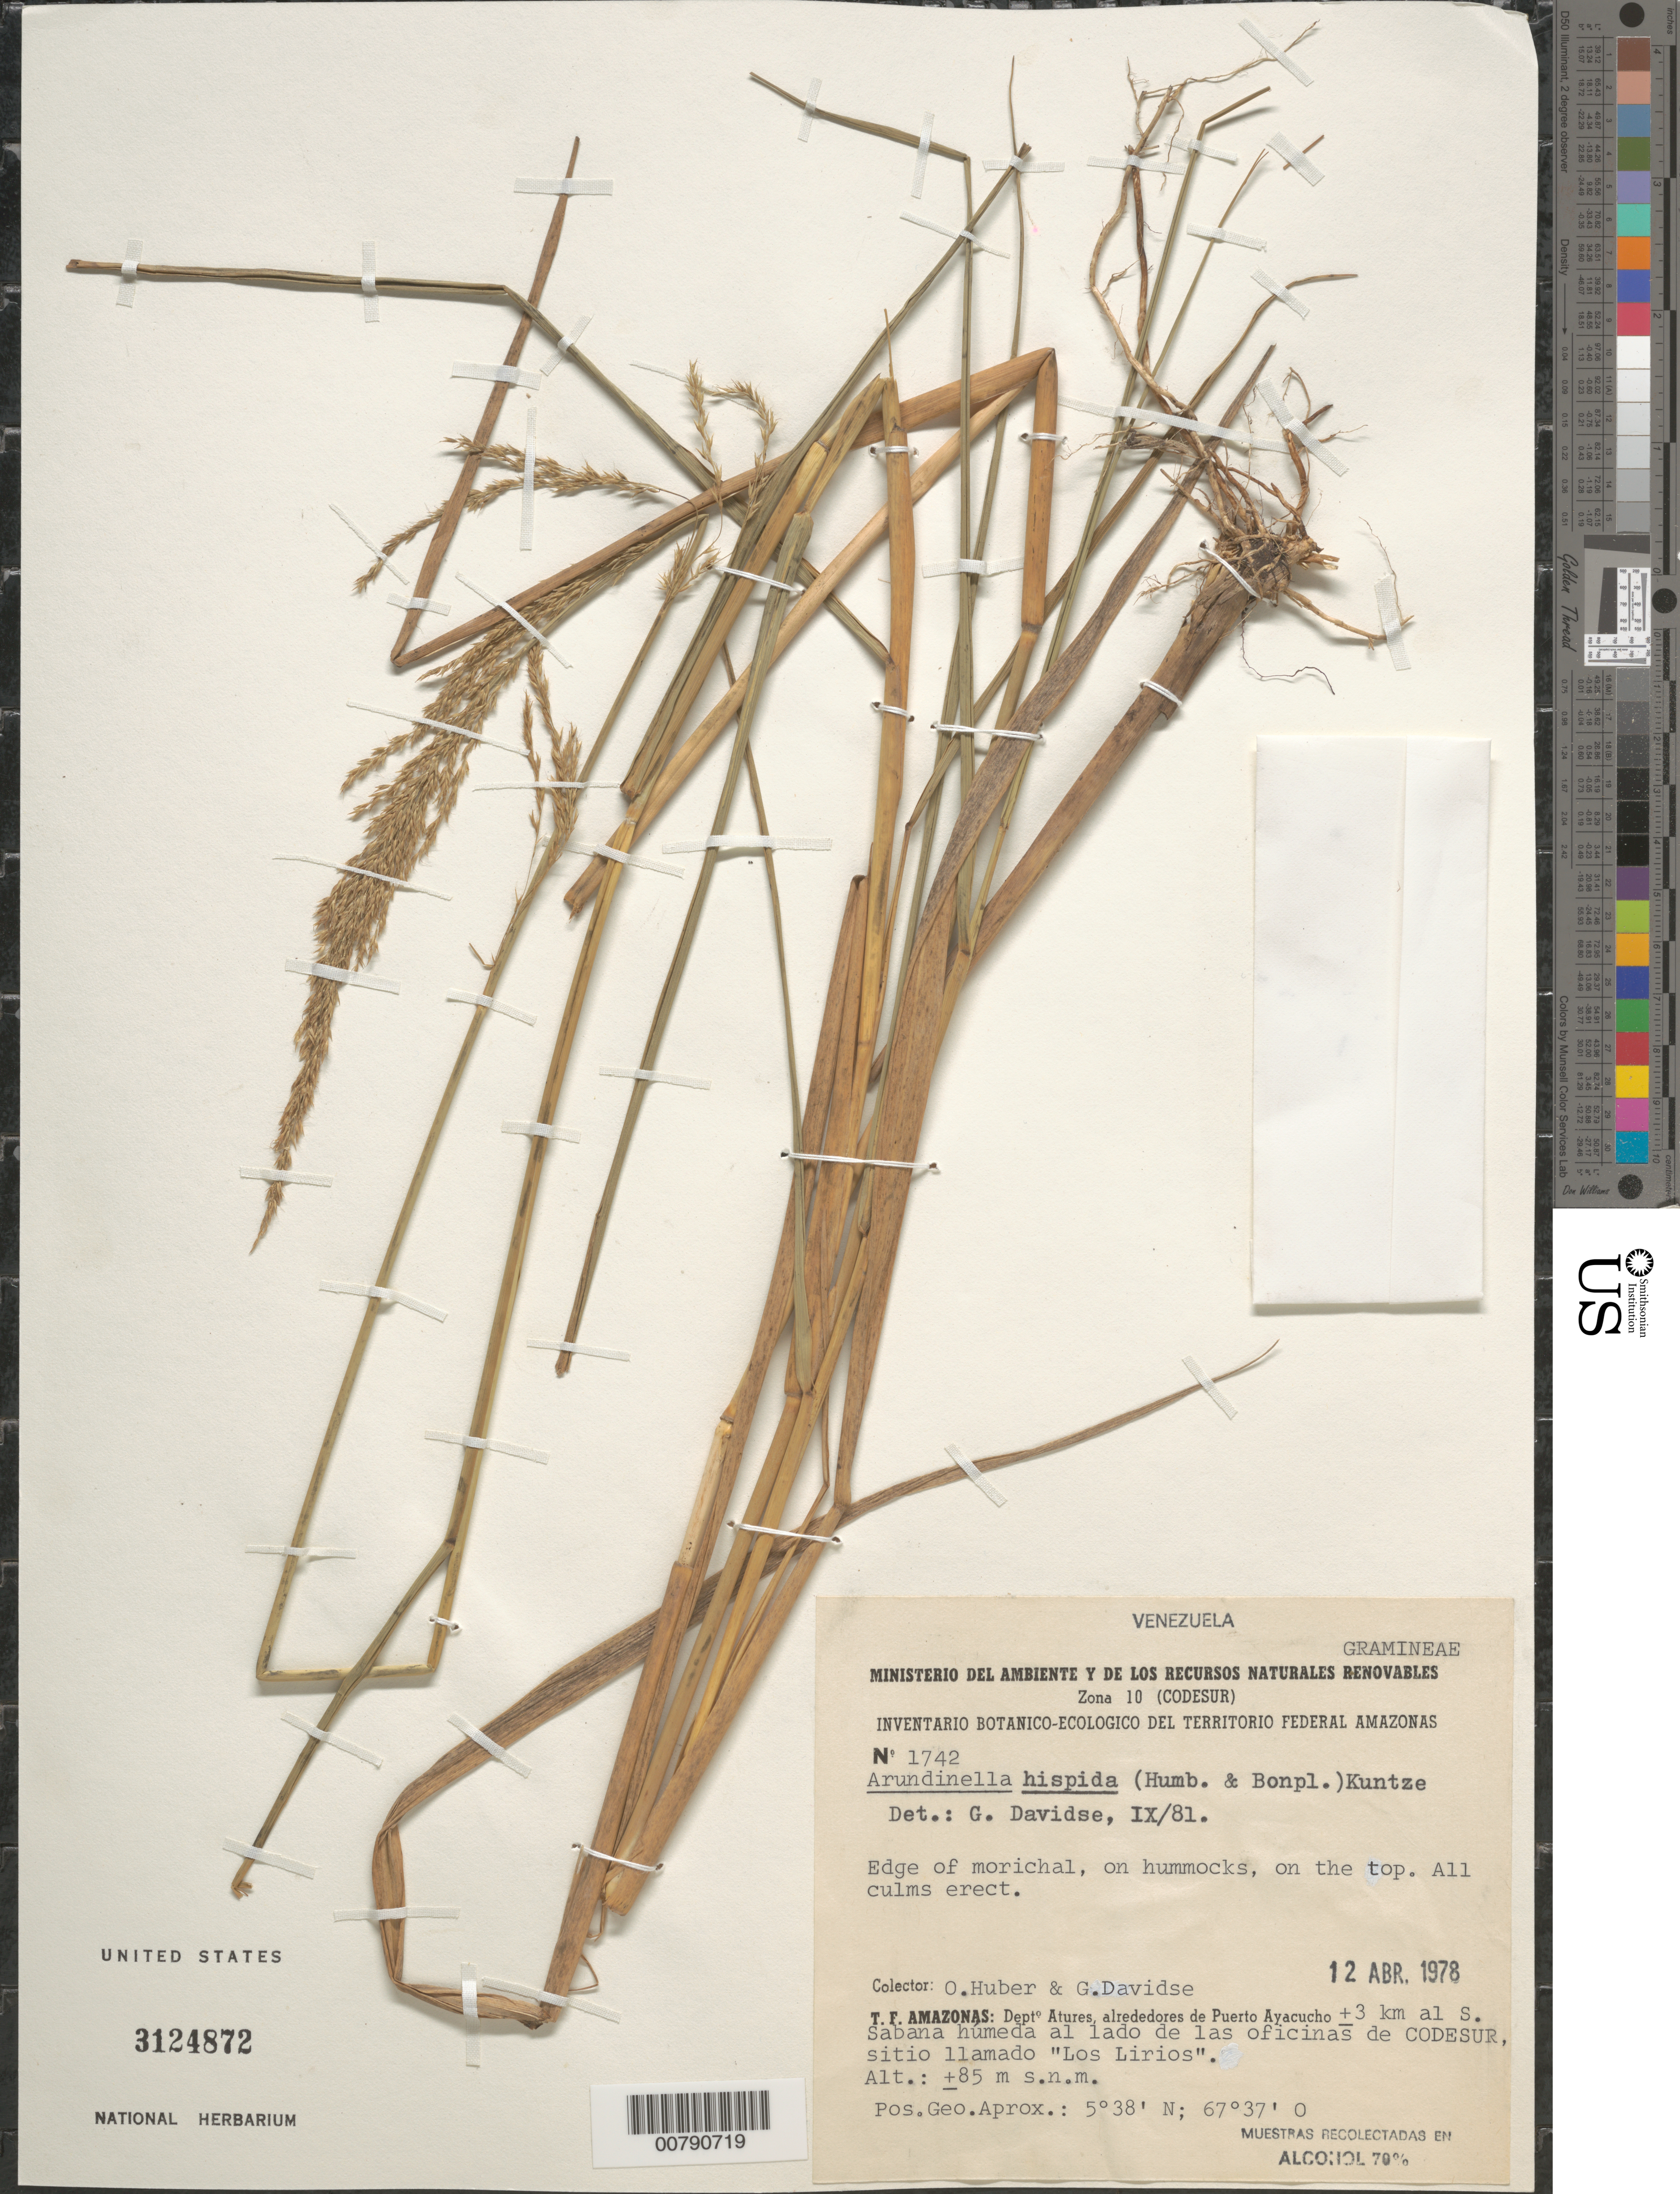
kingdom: Plantae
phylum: Tracheophyta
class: Liliopsida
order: Poales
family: Poaceae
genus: Arundinella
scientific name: Arundinella hispida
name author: (Humb. & Bonpl. ex Willd.) Kuntze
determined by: Davidse, Gerrit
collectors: O. Huber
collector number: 1742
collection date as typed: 12-Apr-78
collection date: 1978-04-12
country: Venezuela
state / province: Amazonas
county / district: Atures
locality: Puerto Ayacucho, ± 3 km al S, "Los Liríos"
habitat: Sabana húmeda, edge of morichal, on hummocks, on the top.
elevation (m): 85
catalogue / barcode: US 3124872